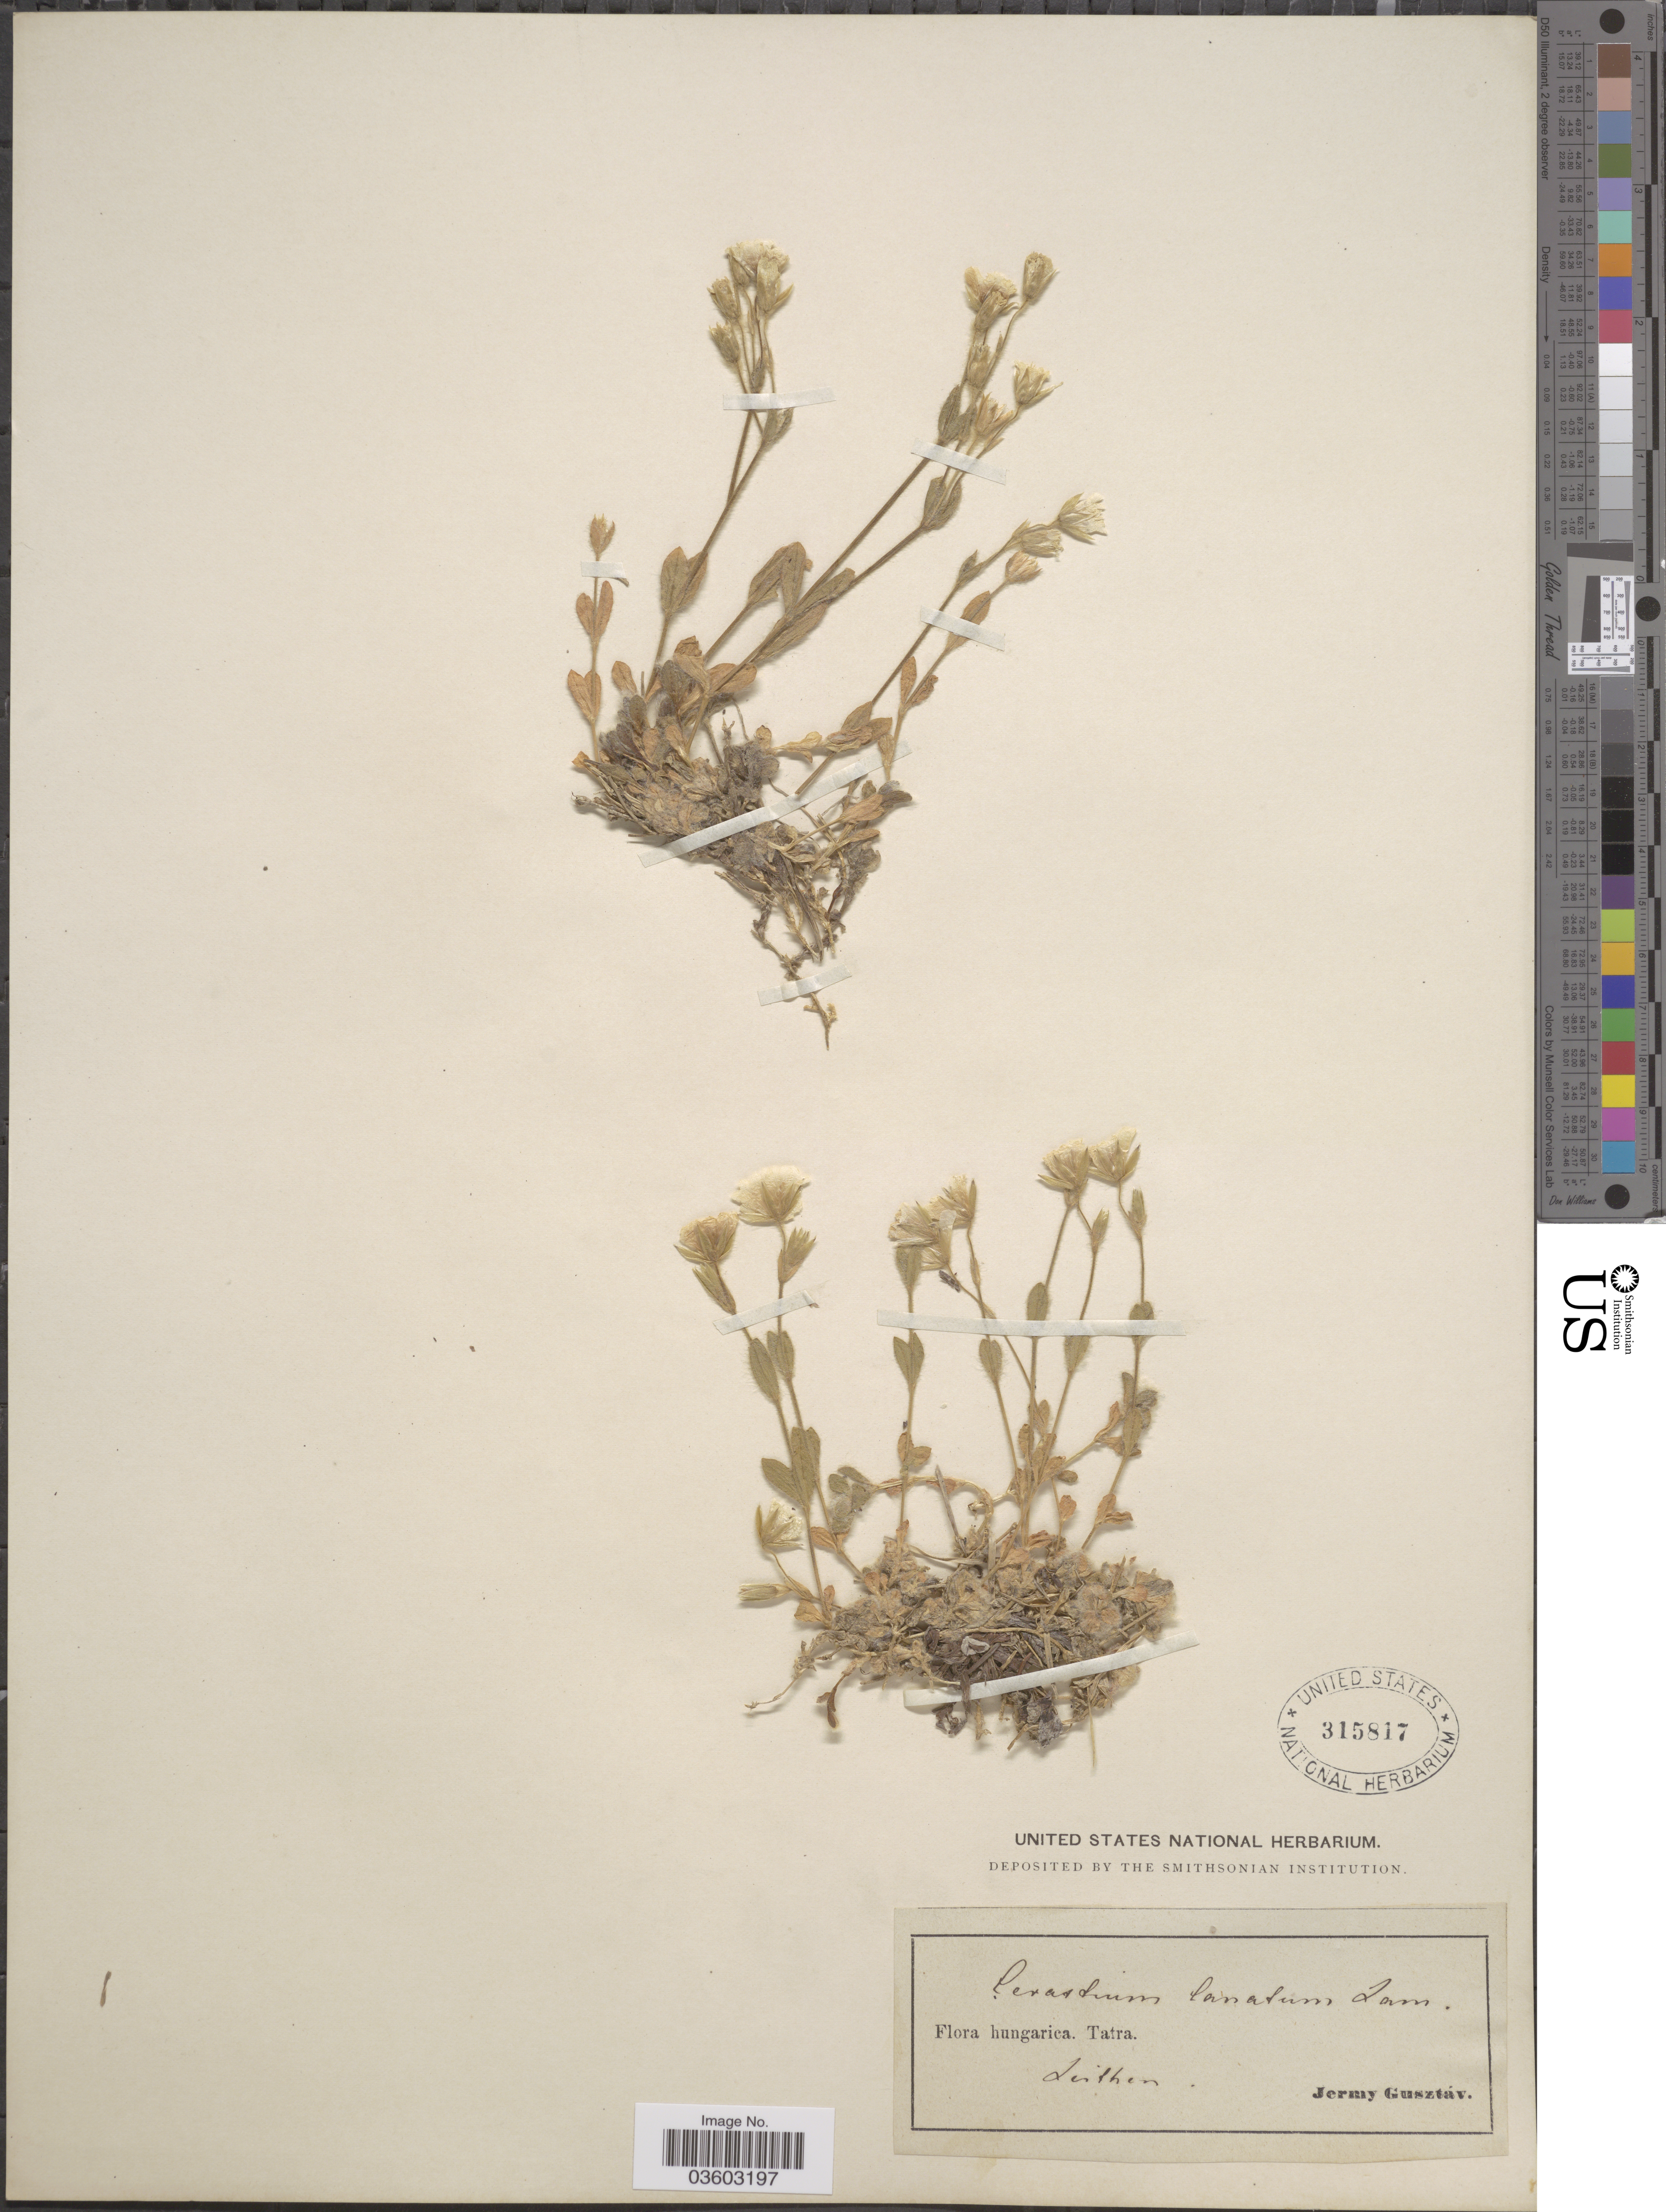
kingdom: Plantae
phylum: Tracheophyta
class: Magnoliopsida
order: Caryophyllales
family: Caryophyllaceae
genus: Cerastium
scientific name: Cerastium lanatum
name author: Lam.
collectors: J. Gusztav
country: Hungary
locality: Tatra. Leithen.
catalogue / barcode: US 315817